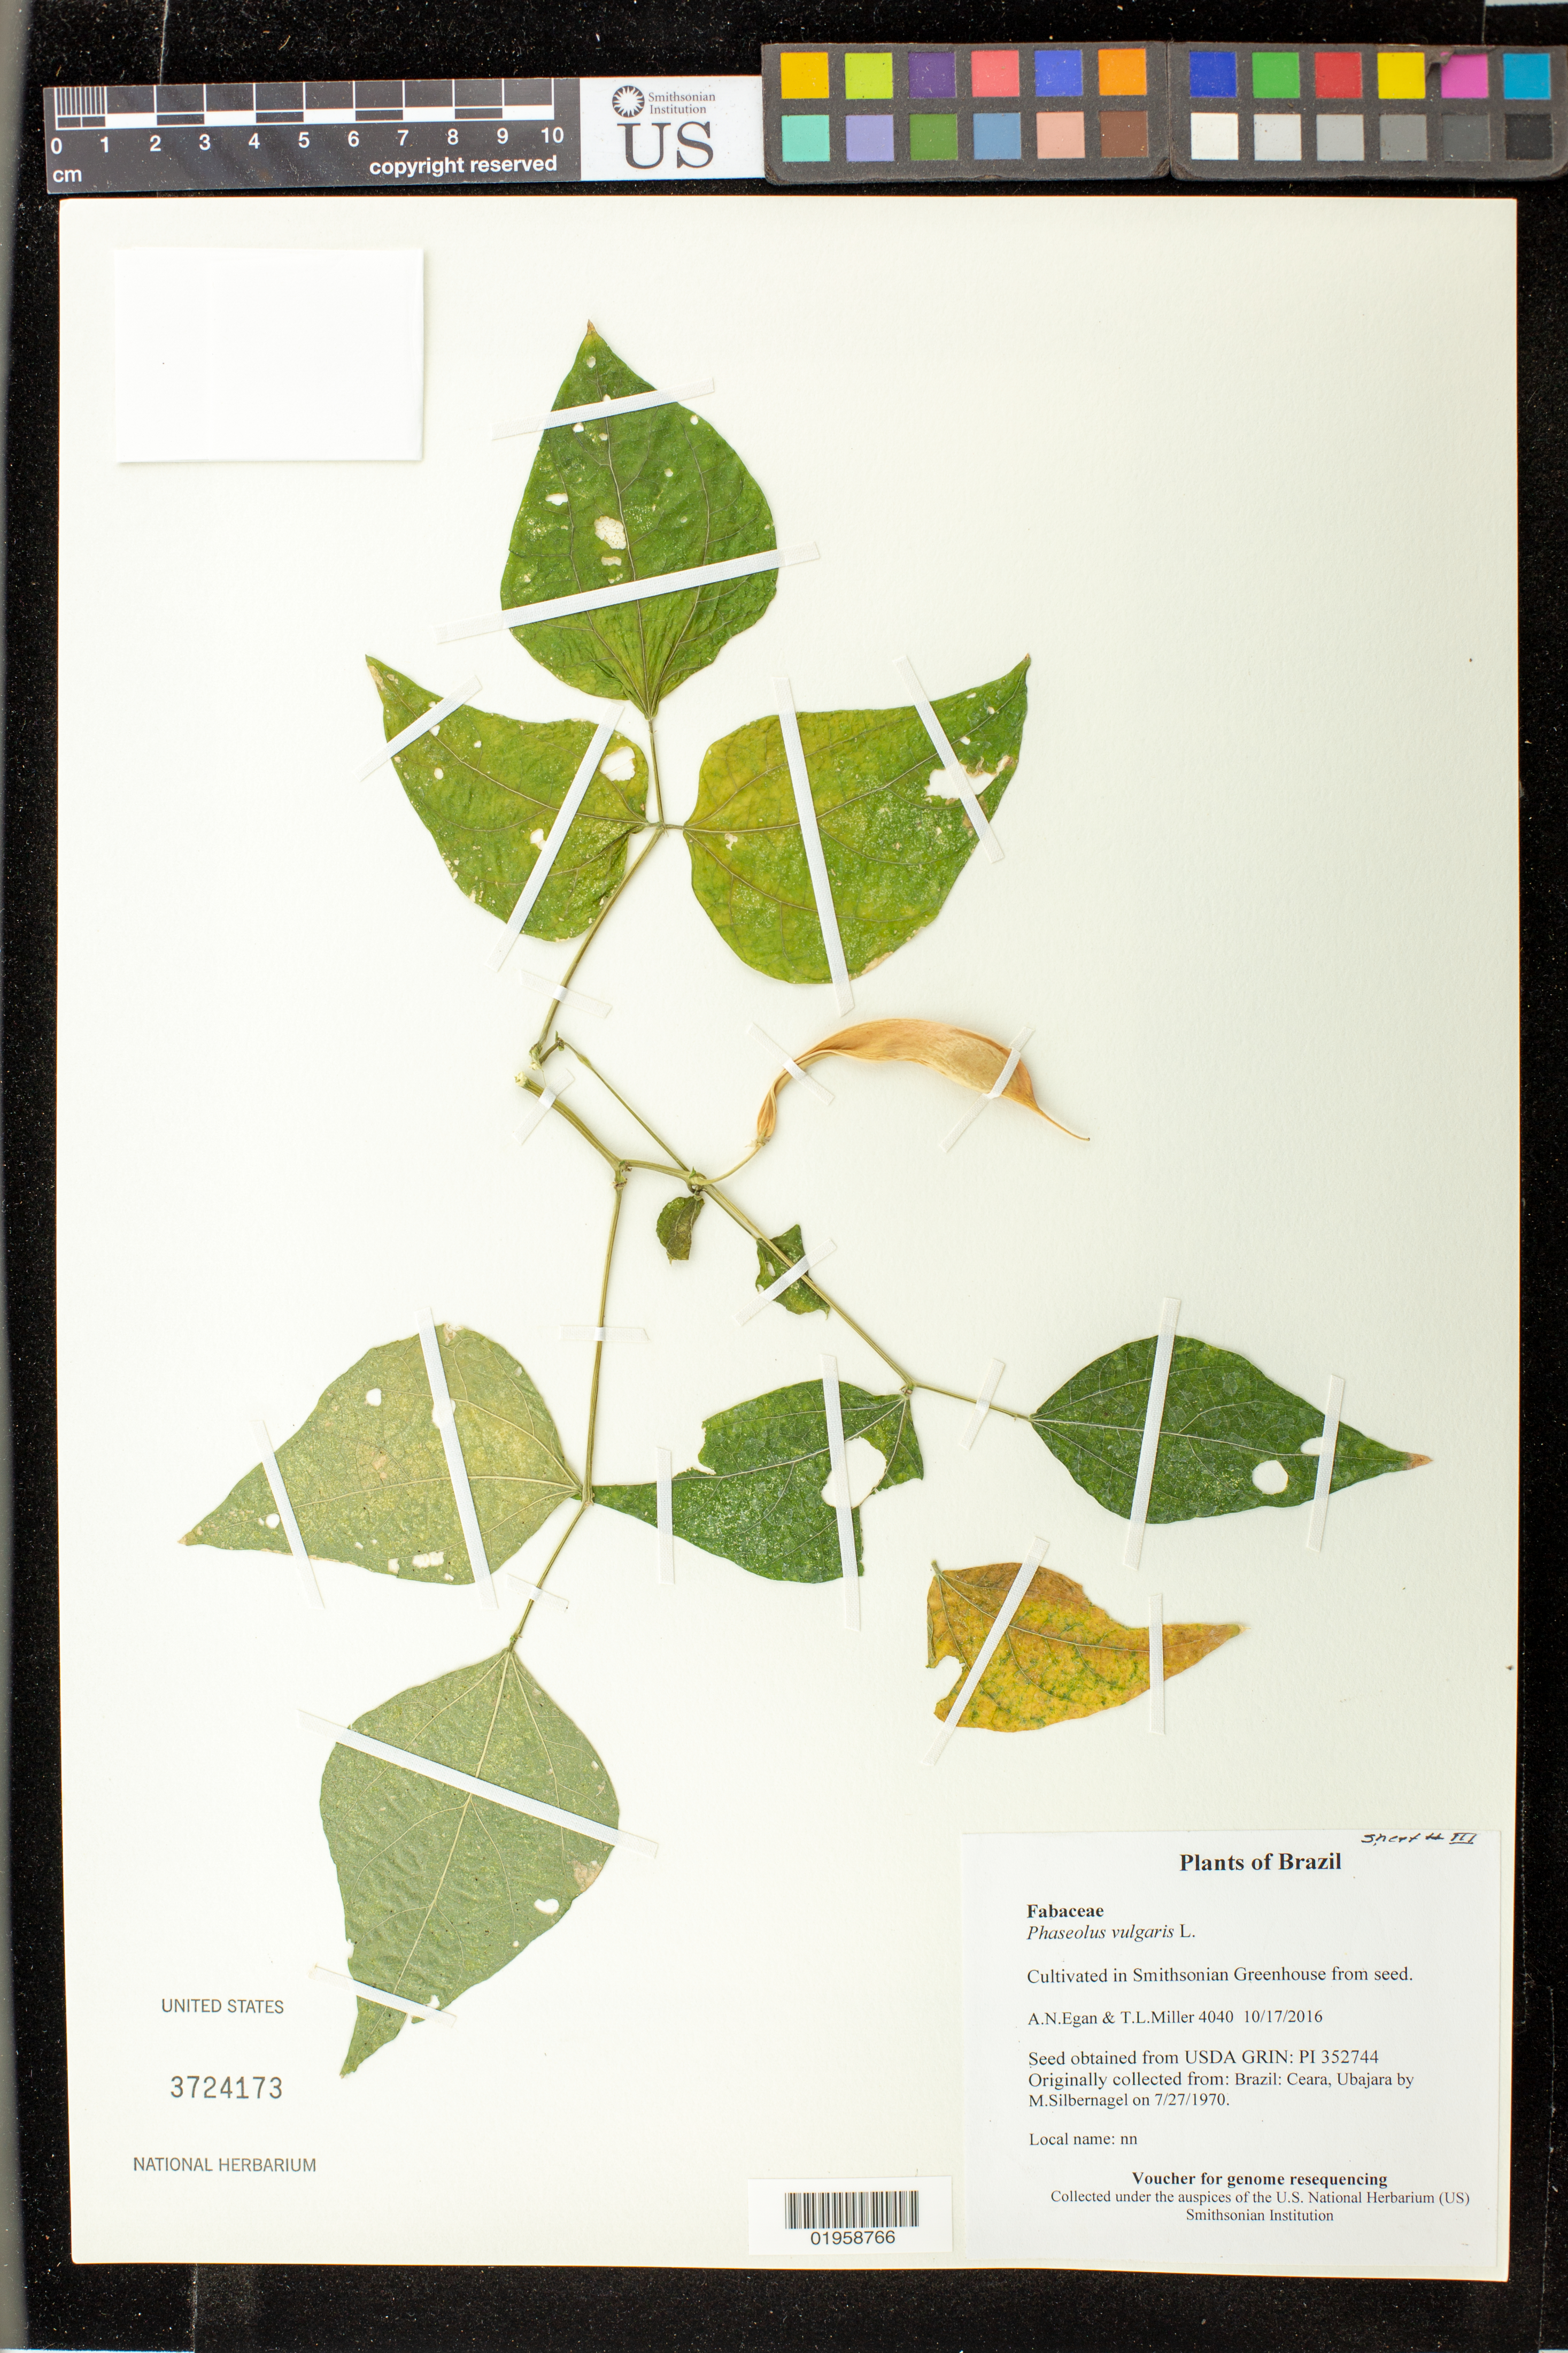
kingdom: Plantae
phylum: Tracheophyta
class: Magnoliopsida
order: Fabales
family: Fabaceae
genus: Phaseolus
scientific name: Phaseolus vulgaris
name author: L.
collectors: A. N. Egan & T. L. Miller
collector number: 4040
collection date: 2016-10-17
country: United States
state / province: Maryland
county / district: Prince George's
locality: Smithsonian's Museum Support Ctr; 4210 Suitland Pkwy., NMNH Botany Research Greenhouses. Suitland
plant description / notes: Originally collected in Brazil, Ceara, Ubajara on 1970-07-27. M.Silbernagel (collector); Grown from seed acquired from the USDA's GRIN seed bank.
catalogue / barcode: US 3724173